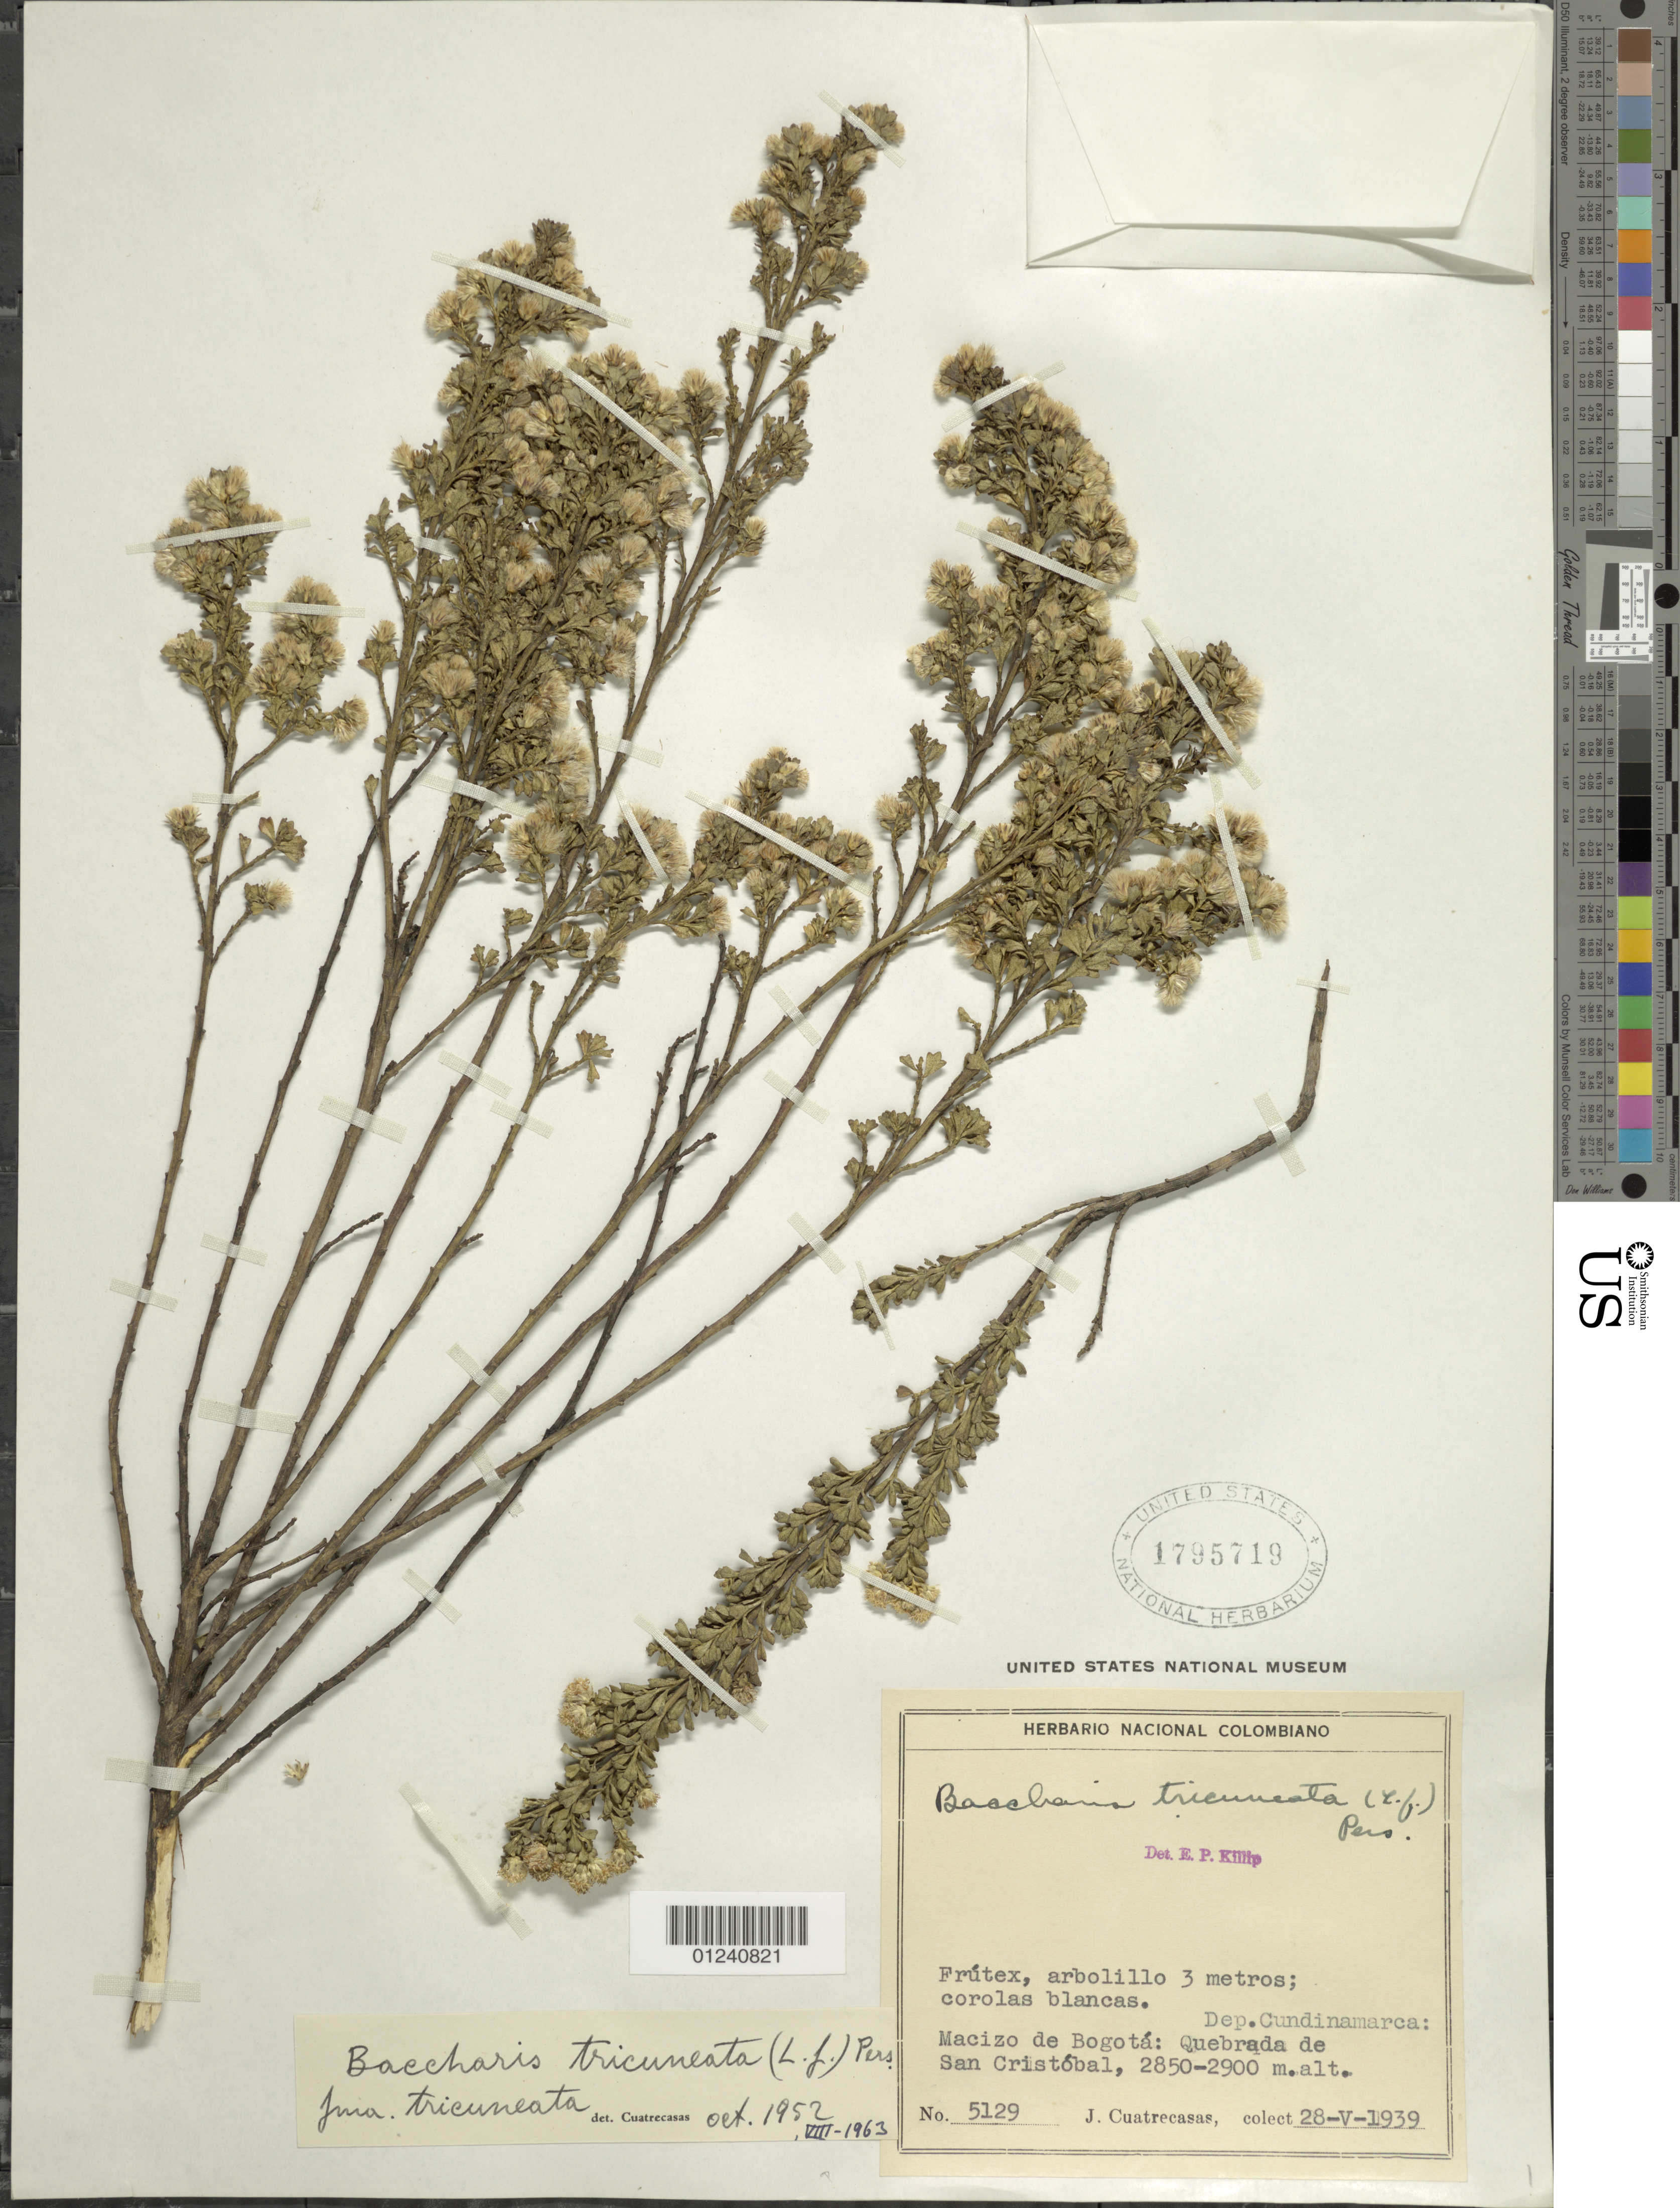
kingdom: Plantae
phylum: Tracheophyta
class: Magnoliopsida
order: Asterales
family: Asteraceae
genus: Baccharis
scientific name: Baccharis tricuneata f. tricuneata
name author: (L. f.) Pers.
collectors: J. Cuatrecasas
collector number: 5129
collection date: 1939-05-28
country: Colombia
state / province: Cundinamarca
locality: Macizo de Bogotá: Quebrada de San Cristóbal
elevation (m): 2850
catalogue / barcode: US 1795719